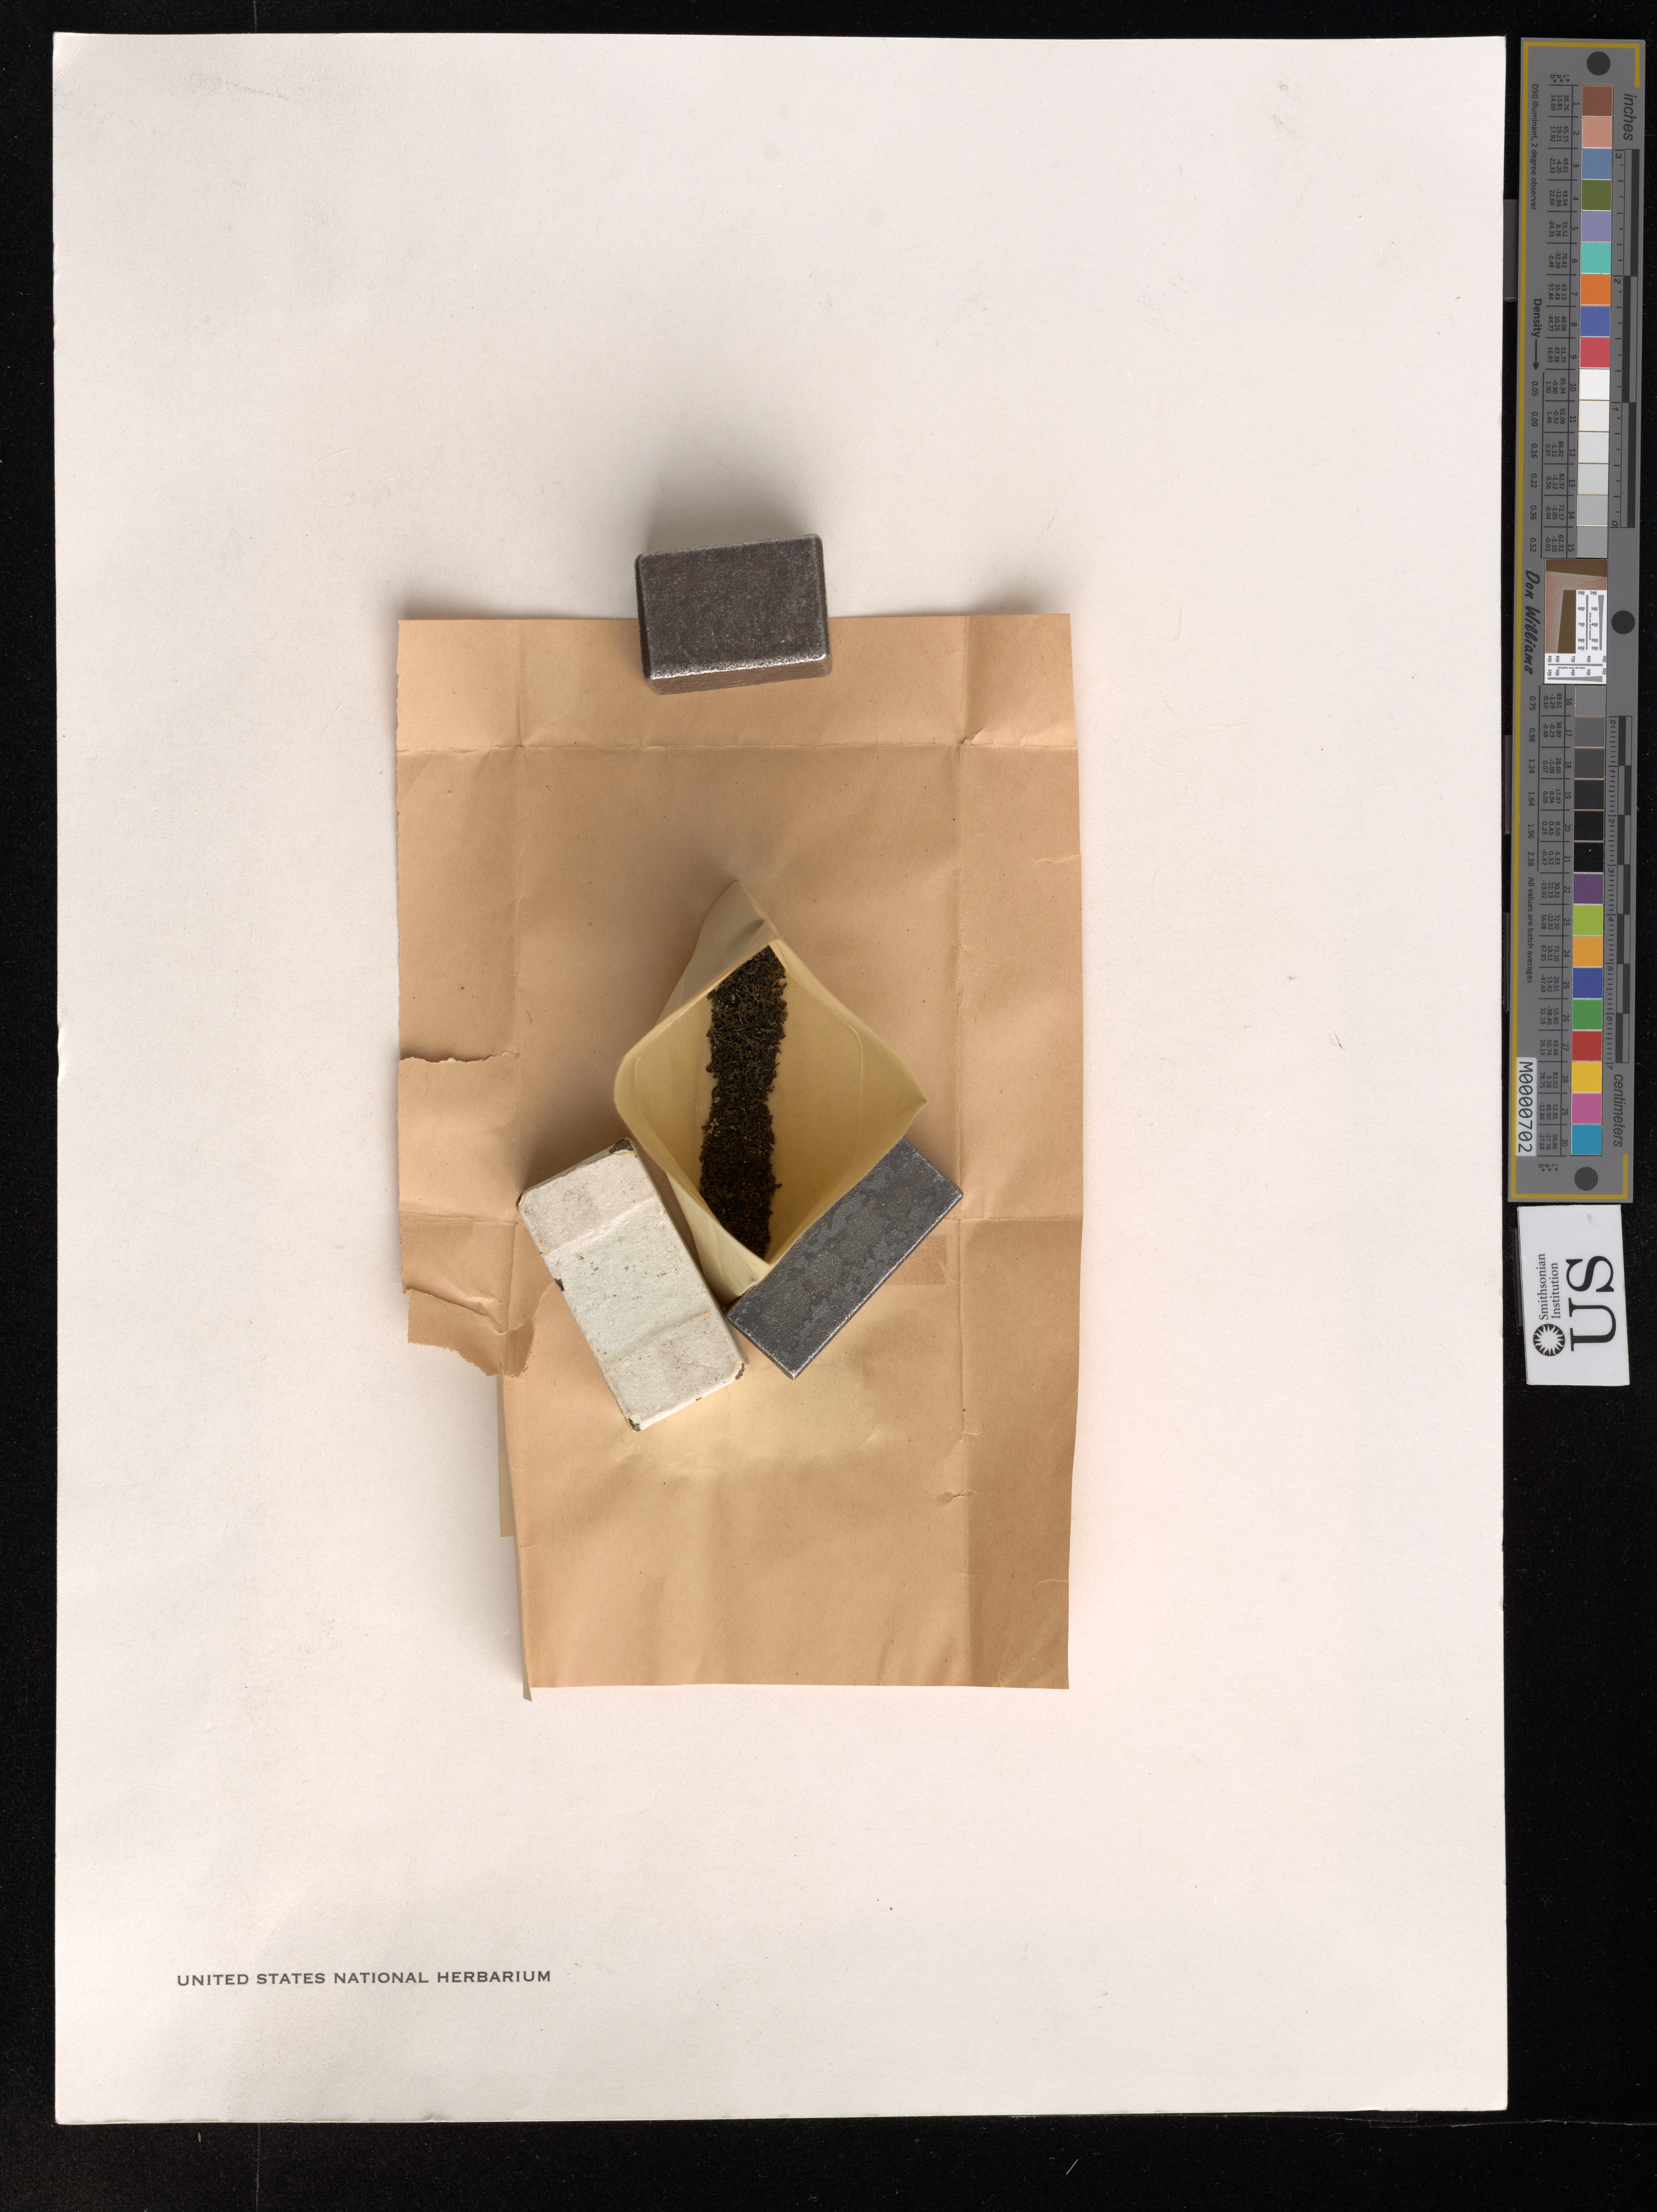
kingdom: Fungi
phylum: Ascomycota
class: Lecanoromycetes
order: Peltigerales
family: Collemataceae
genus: Leptogium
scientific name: Leptogium apalachense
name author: (Tuck.) Nyl.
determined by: Sierk, H. A.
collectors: W. Calkins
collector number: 290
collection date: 1892-01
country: United States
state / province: Tennessee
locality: Lookout Mtn.